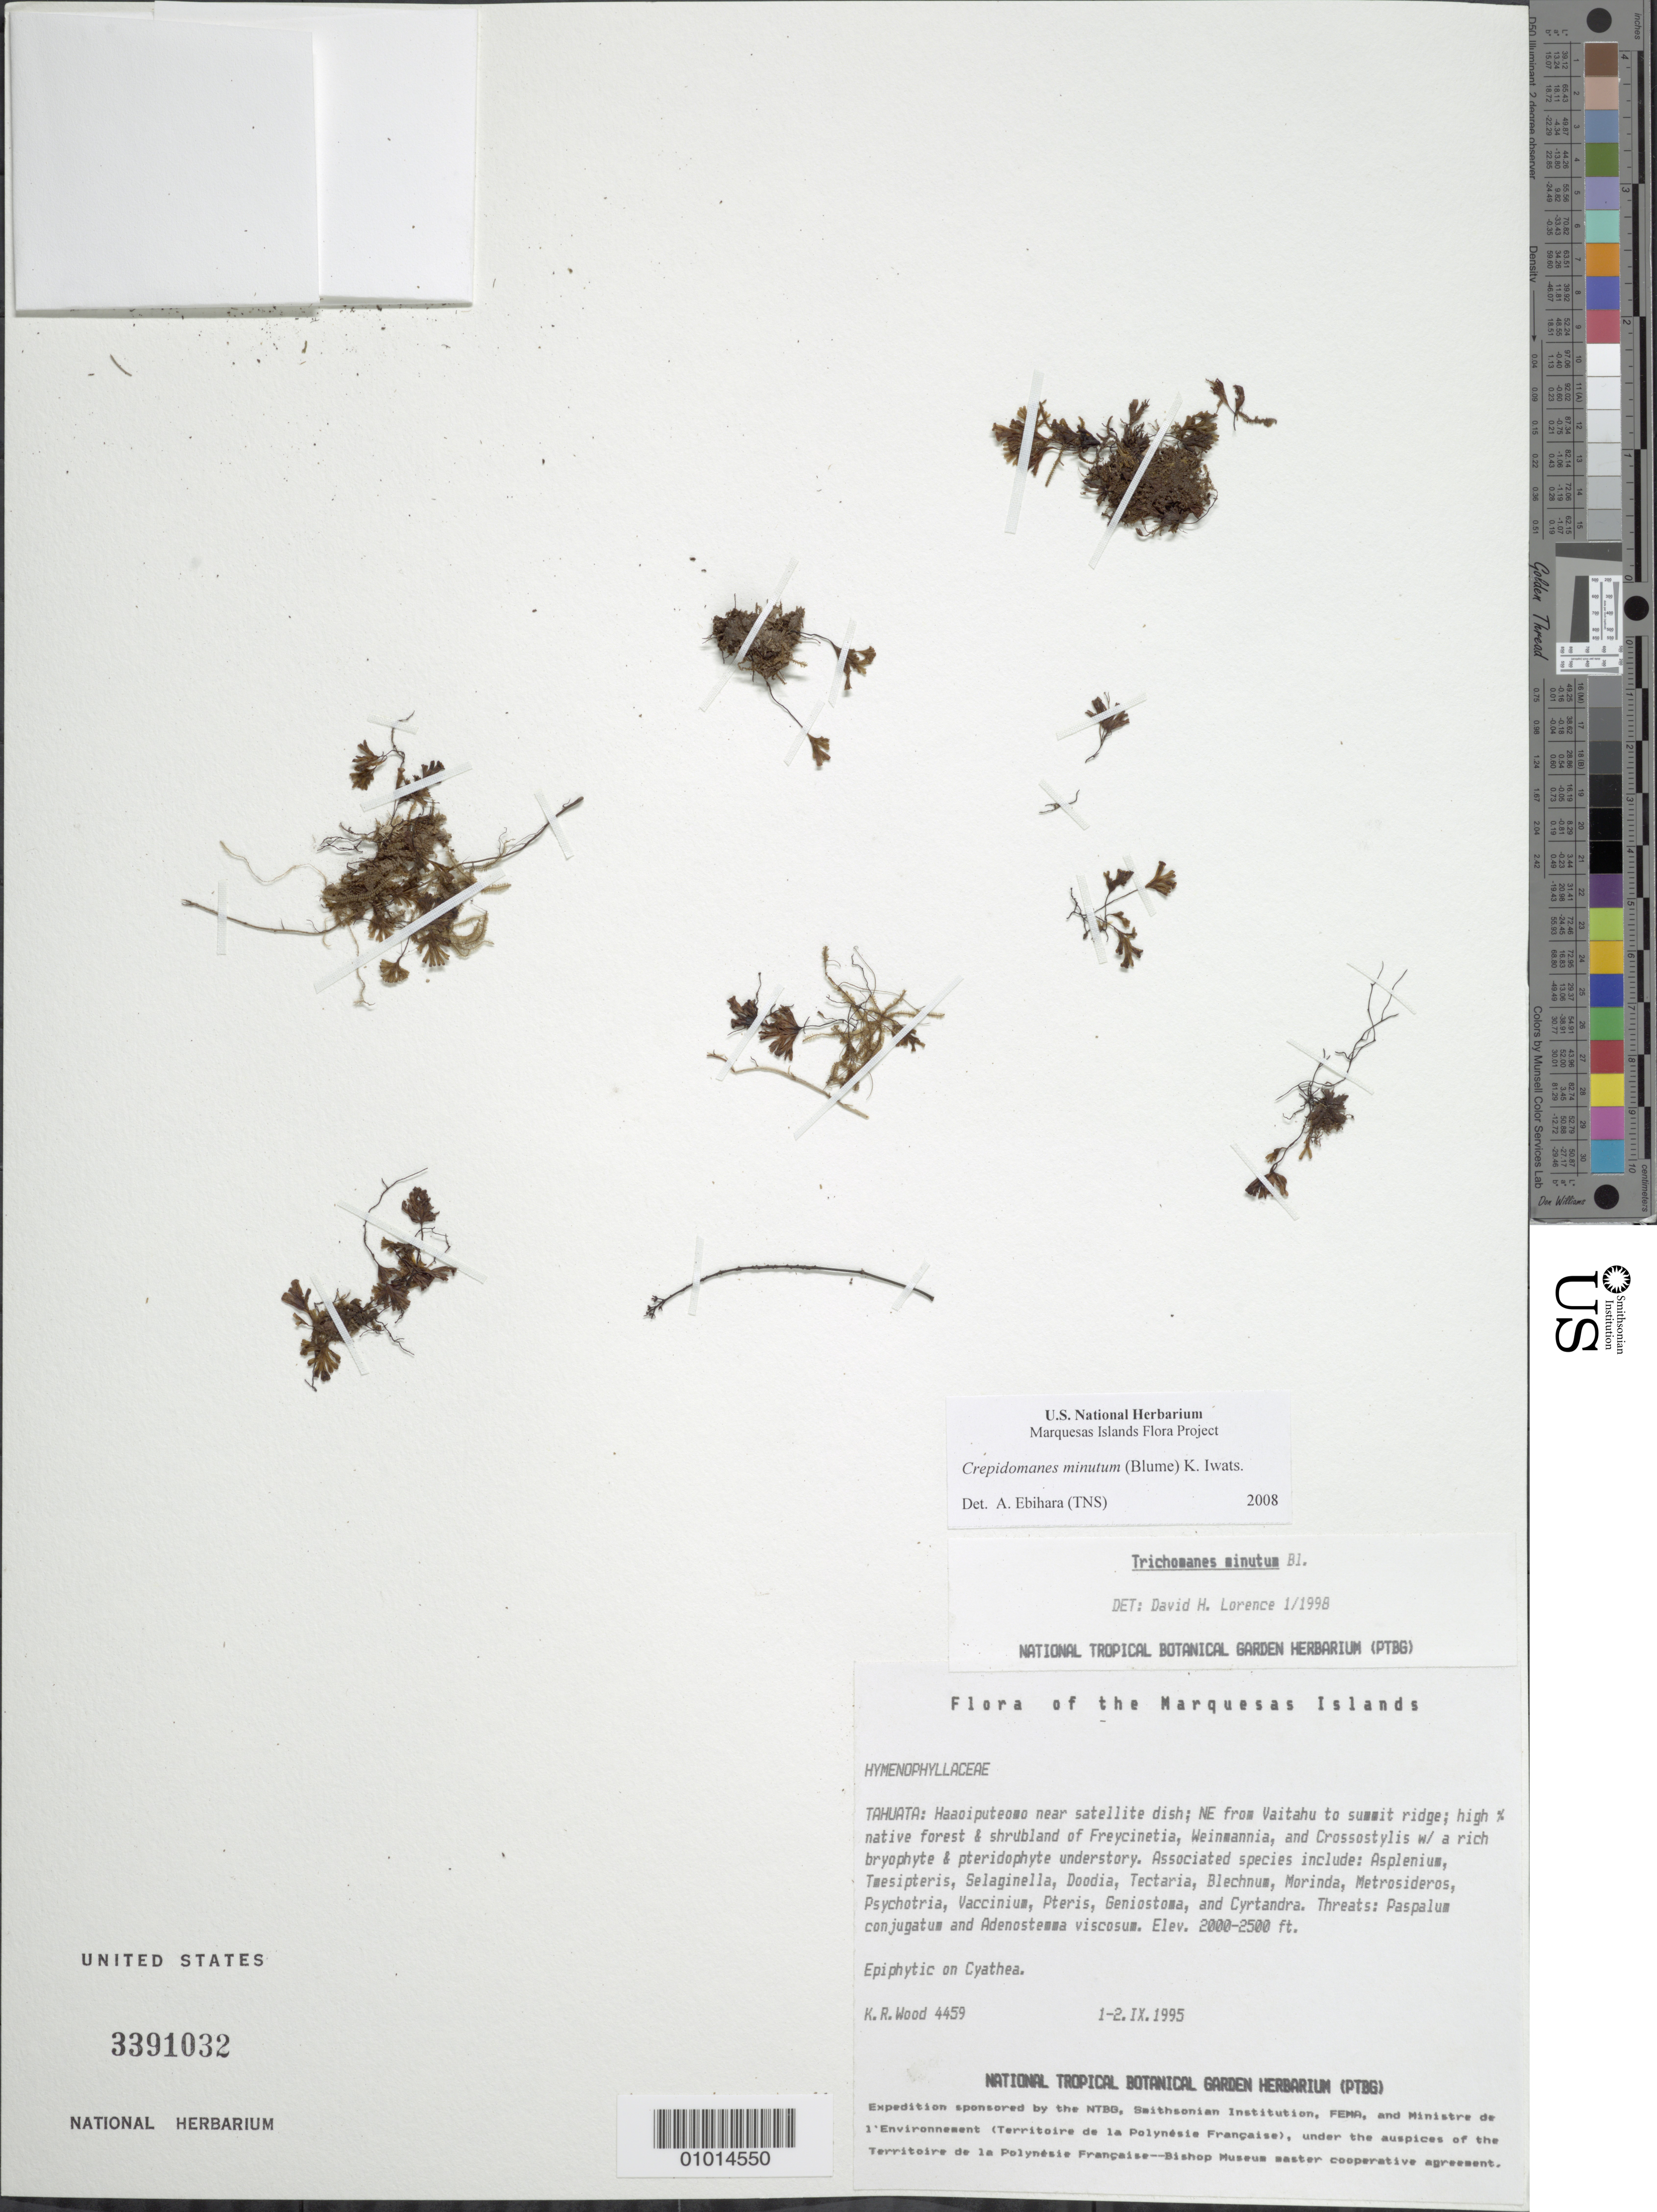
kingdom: Plantae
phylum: Tracheophyta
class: Polypodiopsida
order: Hymenophyllales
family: Hymenophyllaceae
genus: Crepidomanes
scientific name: Crepidomanes minutum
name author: (Blume) K. Iwats.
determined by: Ebihara, A.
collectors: K. R. Wood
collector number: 4459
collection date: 1995-09-01/1995-09-02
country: French Polynesia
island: Tahuata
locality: Haaoiputeoma, near satelite dish, NE from Vaitahu to summit ridge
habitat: Freycinetia-Weinmannia w/ Crossostylis; high % native forest & shrubland w/ rich bryophyte & pteridophyte understory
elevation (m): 610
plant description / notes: Paspalum conjugatum, Adenostemma viscosum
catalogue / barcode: US 3391032